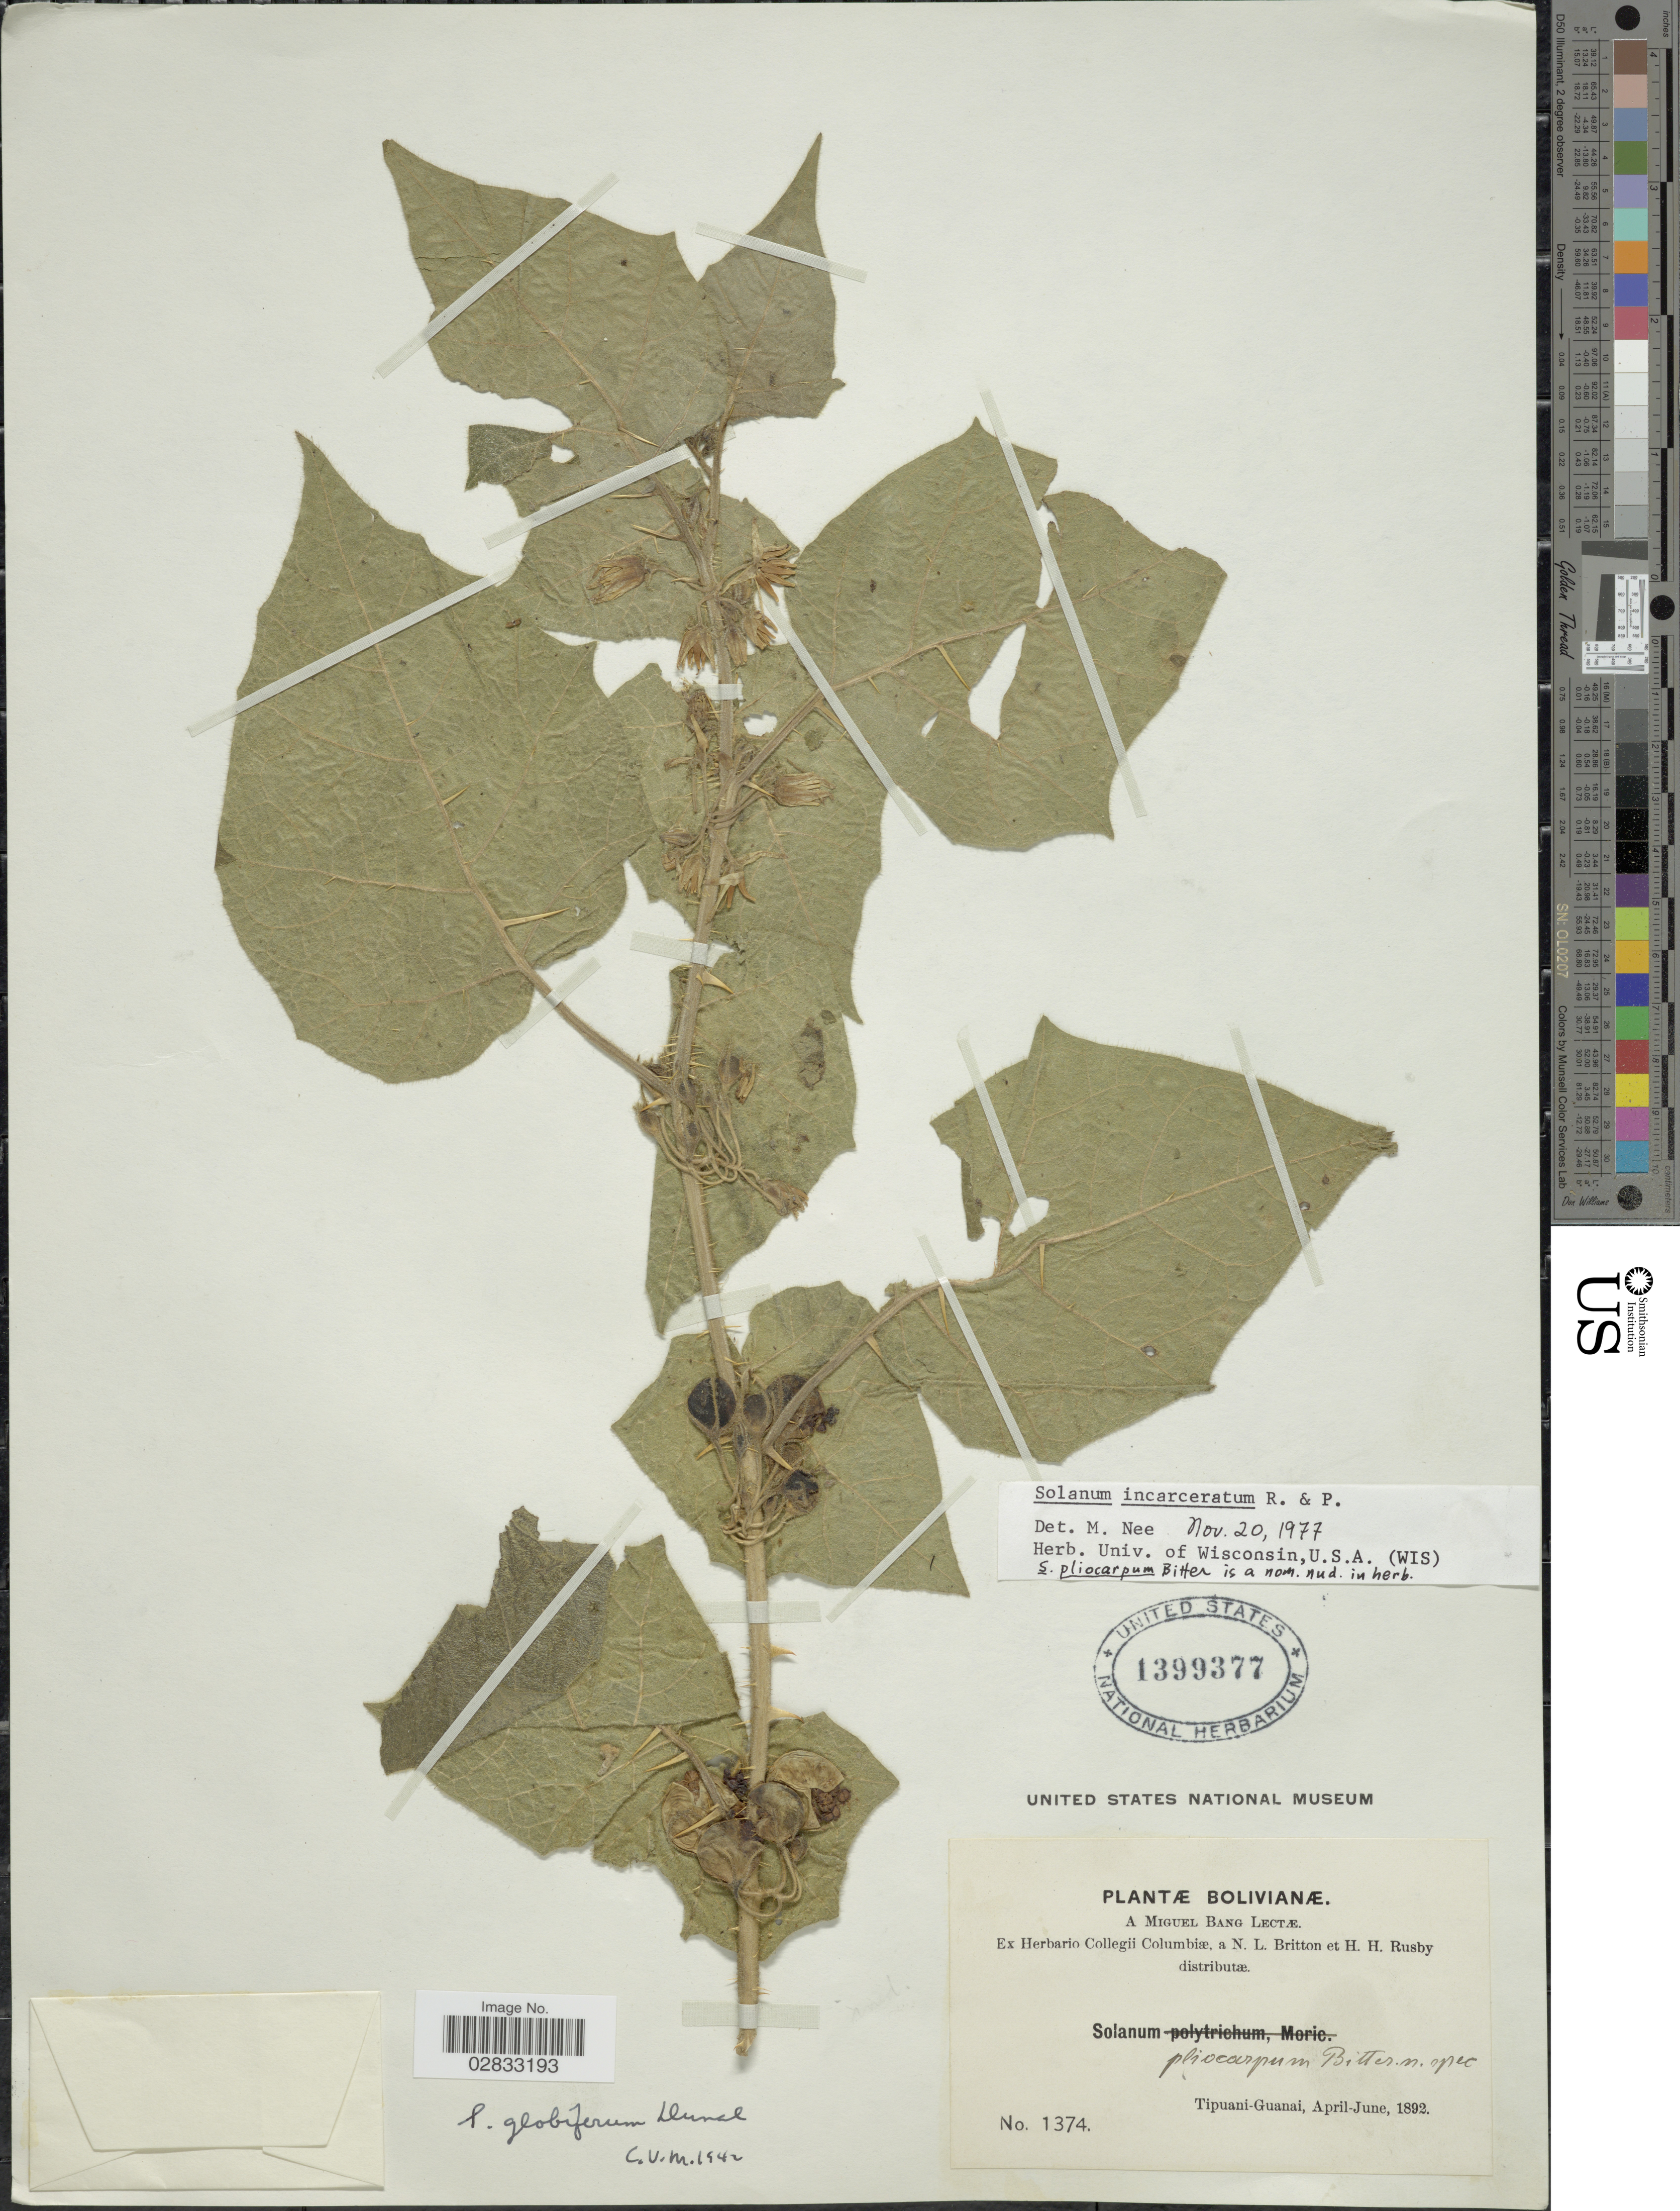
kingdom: Plantae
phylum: Tracheophyta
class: Magnoliopsida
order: Solanales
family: Solanaceae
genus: Solanum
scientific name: Solanum incarceratum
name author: Ruiz & Pav.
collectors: M. Bang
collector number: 1374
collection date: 1892-04/1892-06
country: Bolivia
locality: Tipuani- Guanai.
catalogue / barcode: US 1399377